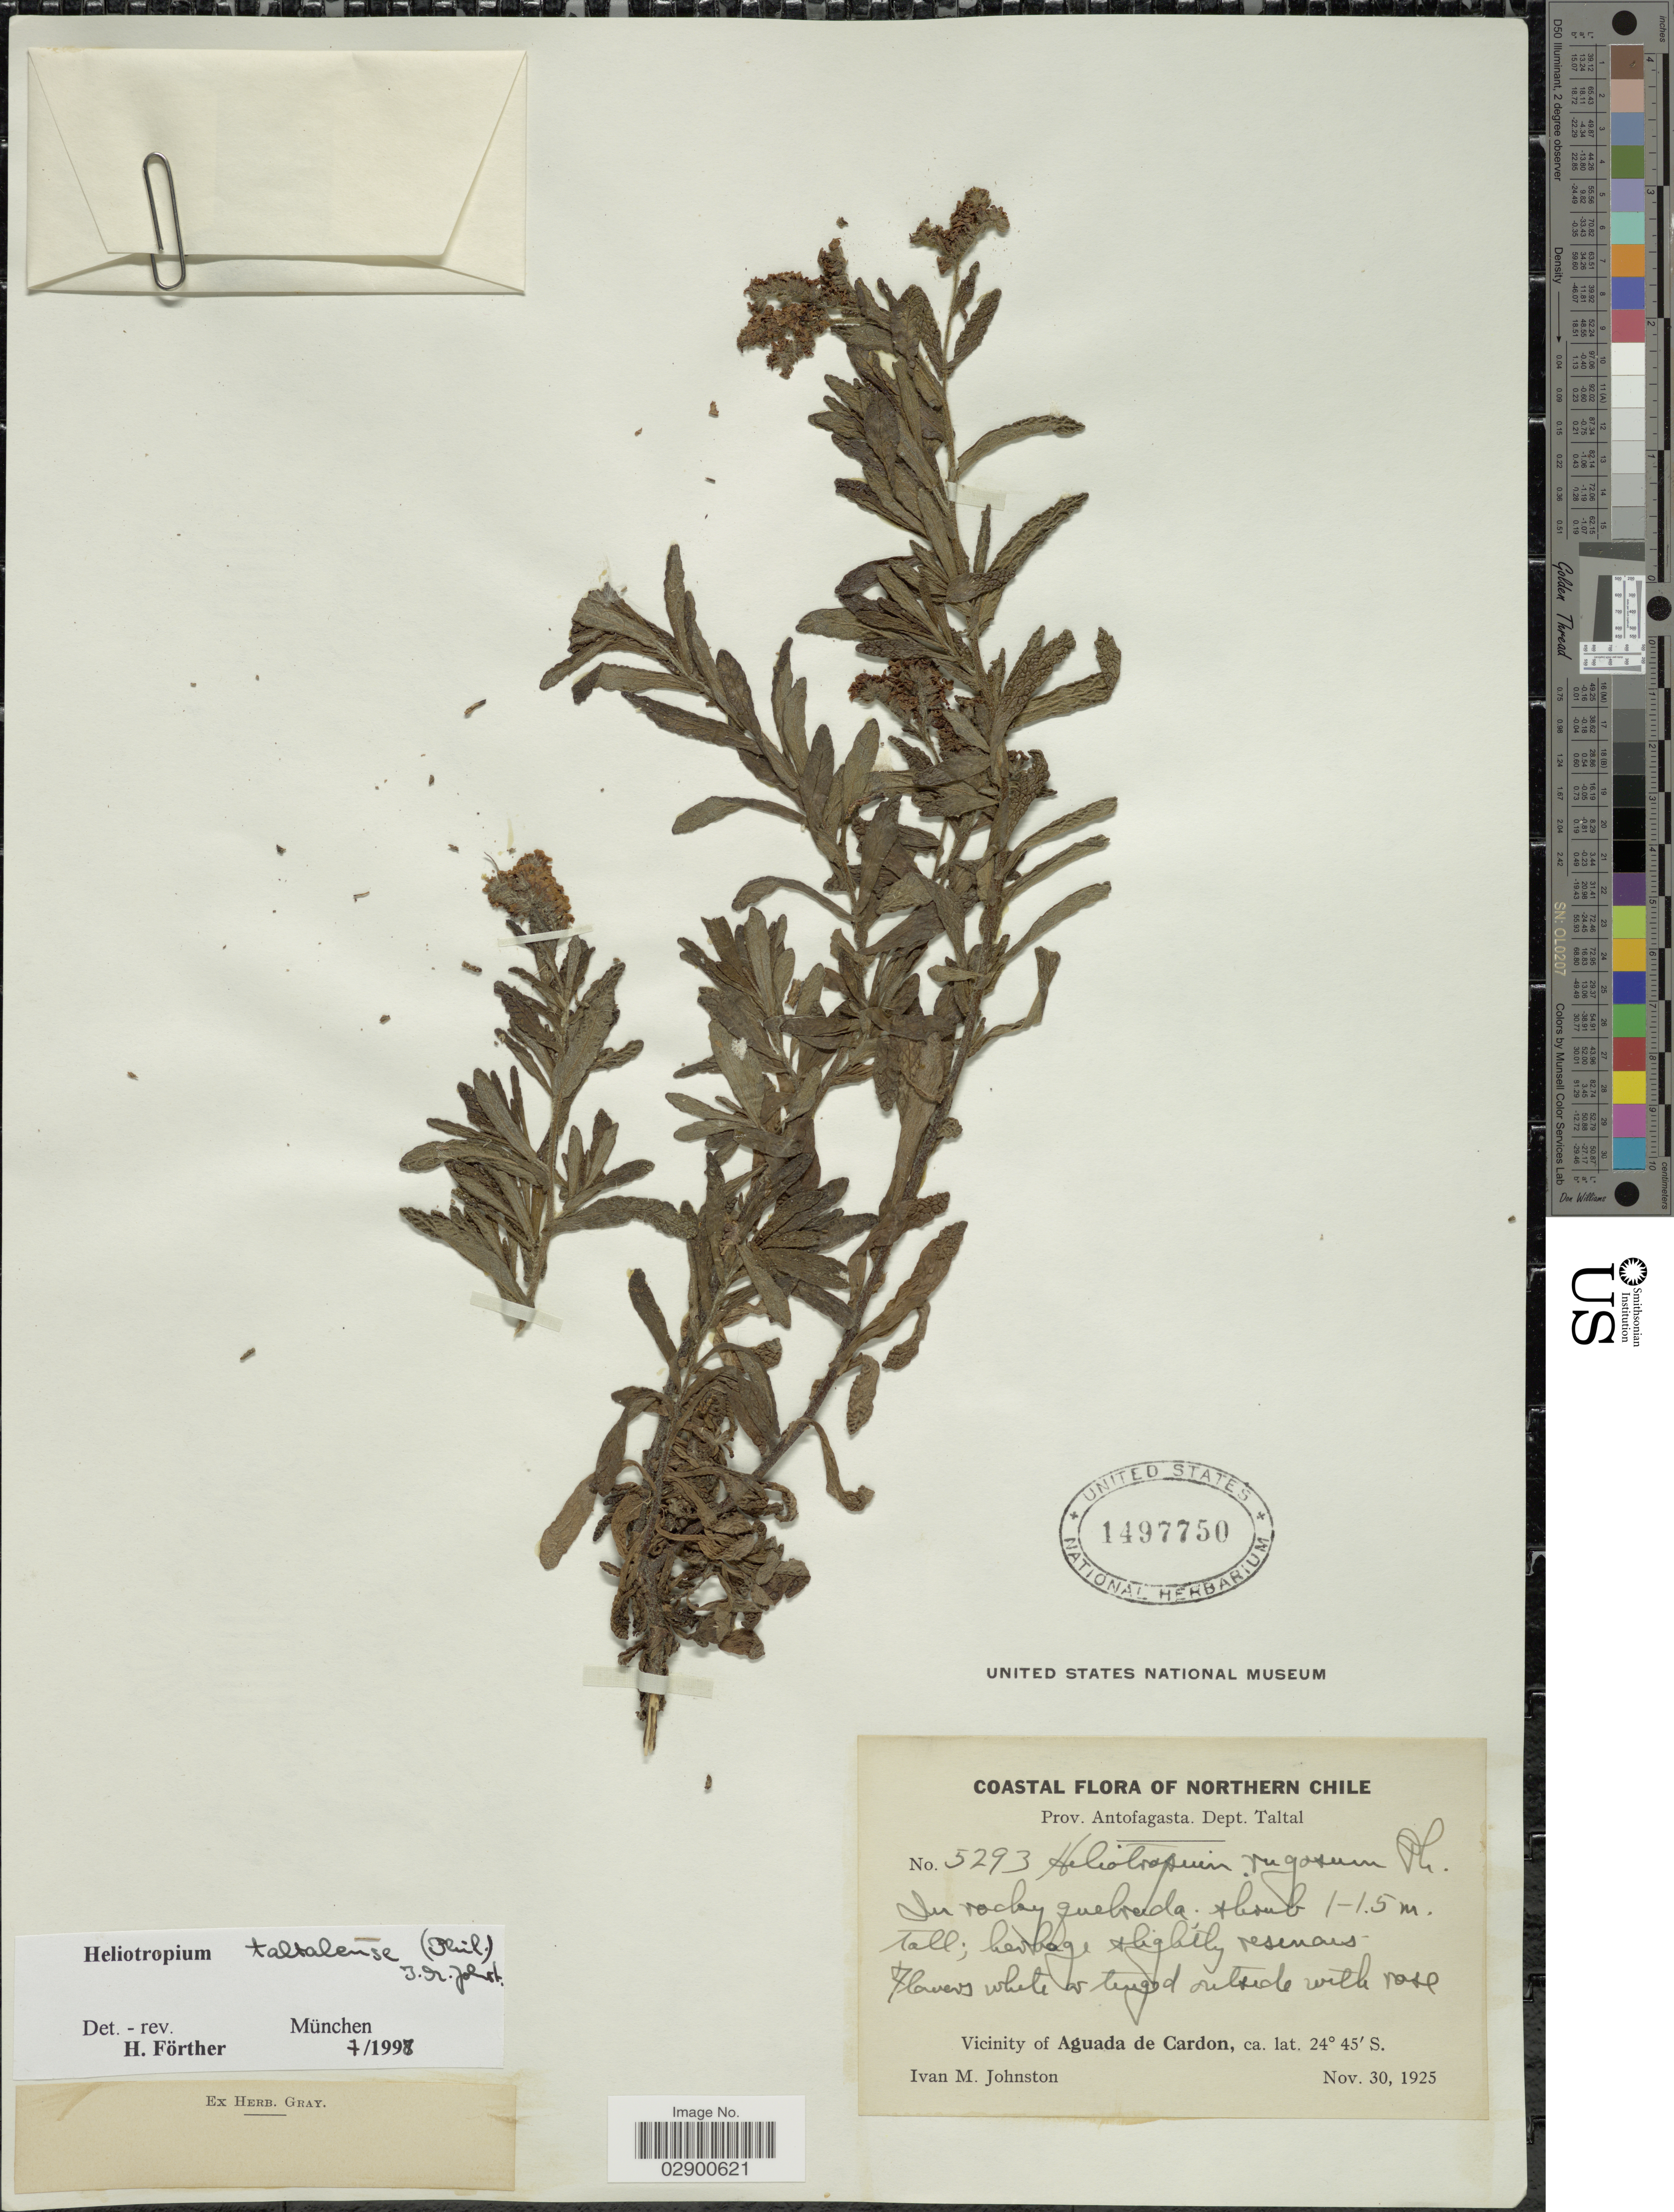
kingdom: Plantae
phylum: Tracheophyta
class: Magnoliopsida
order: Boraginales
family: Heliotropiaceae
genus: Heliotropium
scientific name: Heliotropium taltalense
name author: (Phil.) I.M. Johnst.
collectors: I.M. Johnston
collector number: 5293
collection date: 1925-11-30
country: Chile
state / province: Antofagasta (II)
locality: Northern Chile. Dept. Taltal. Vicinity of Aguada de Cardon.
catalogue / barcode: US 1497750